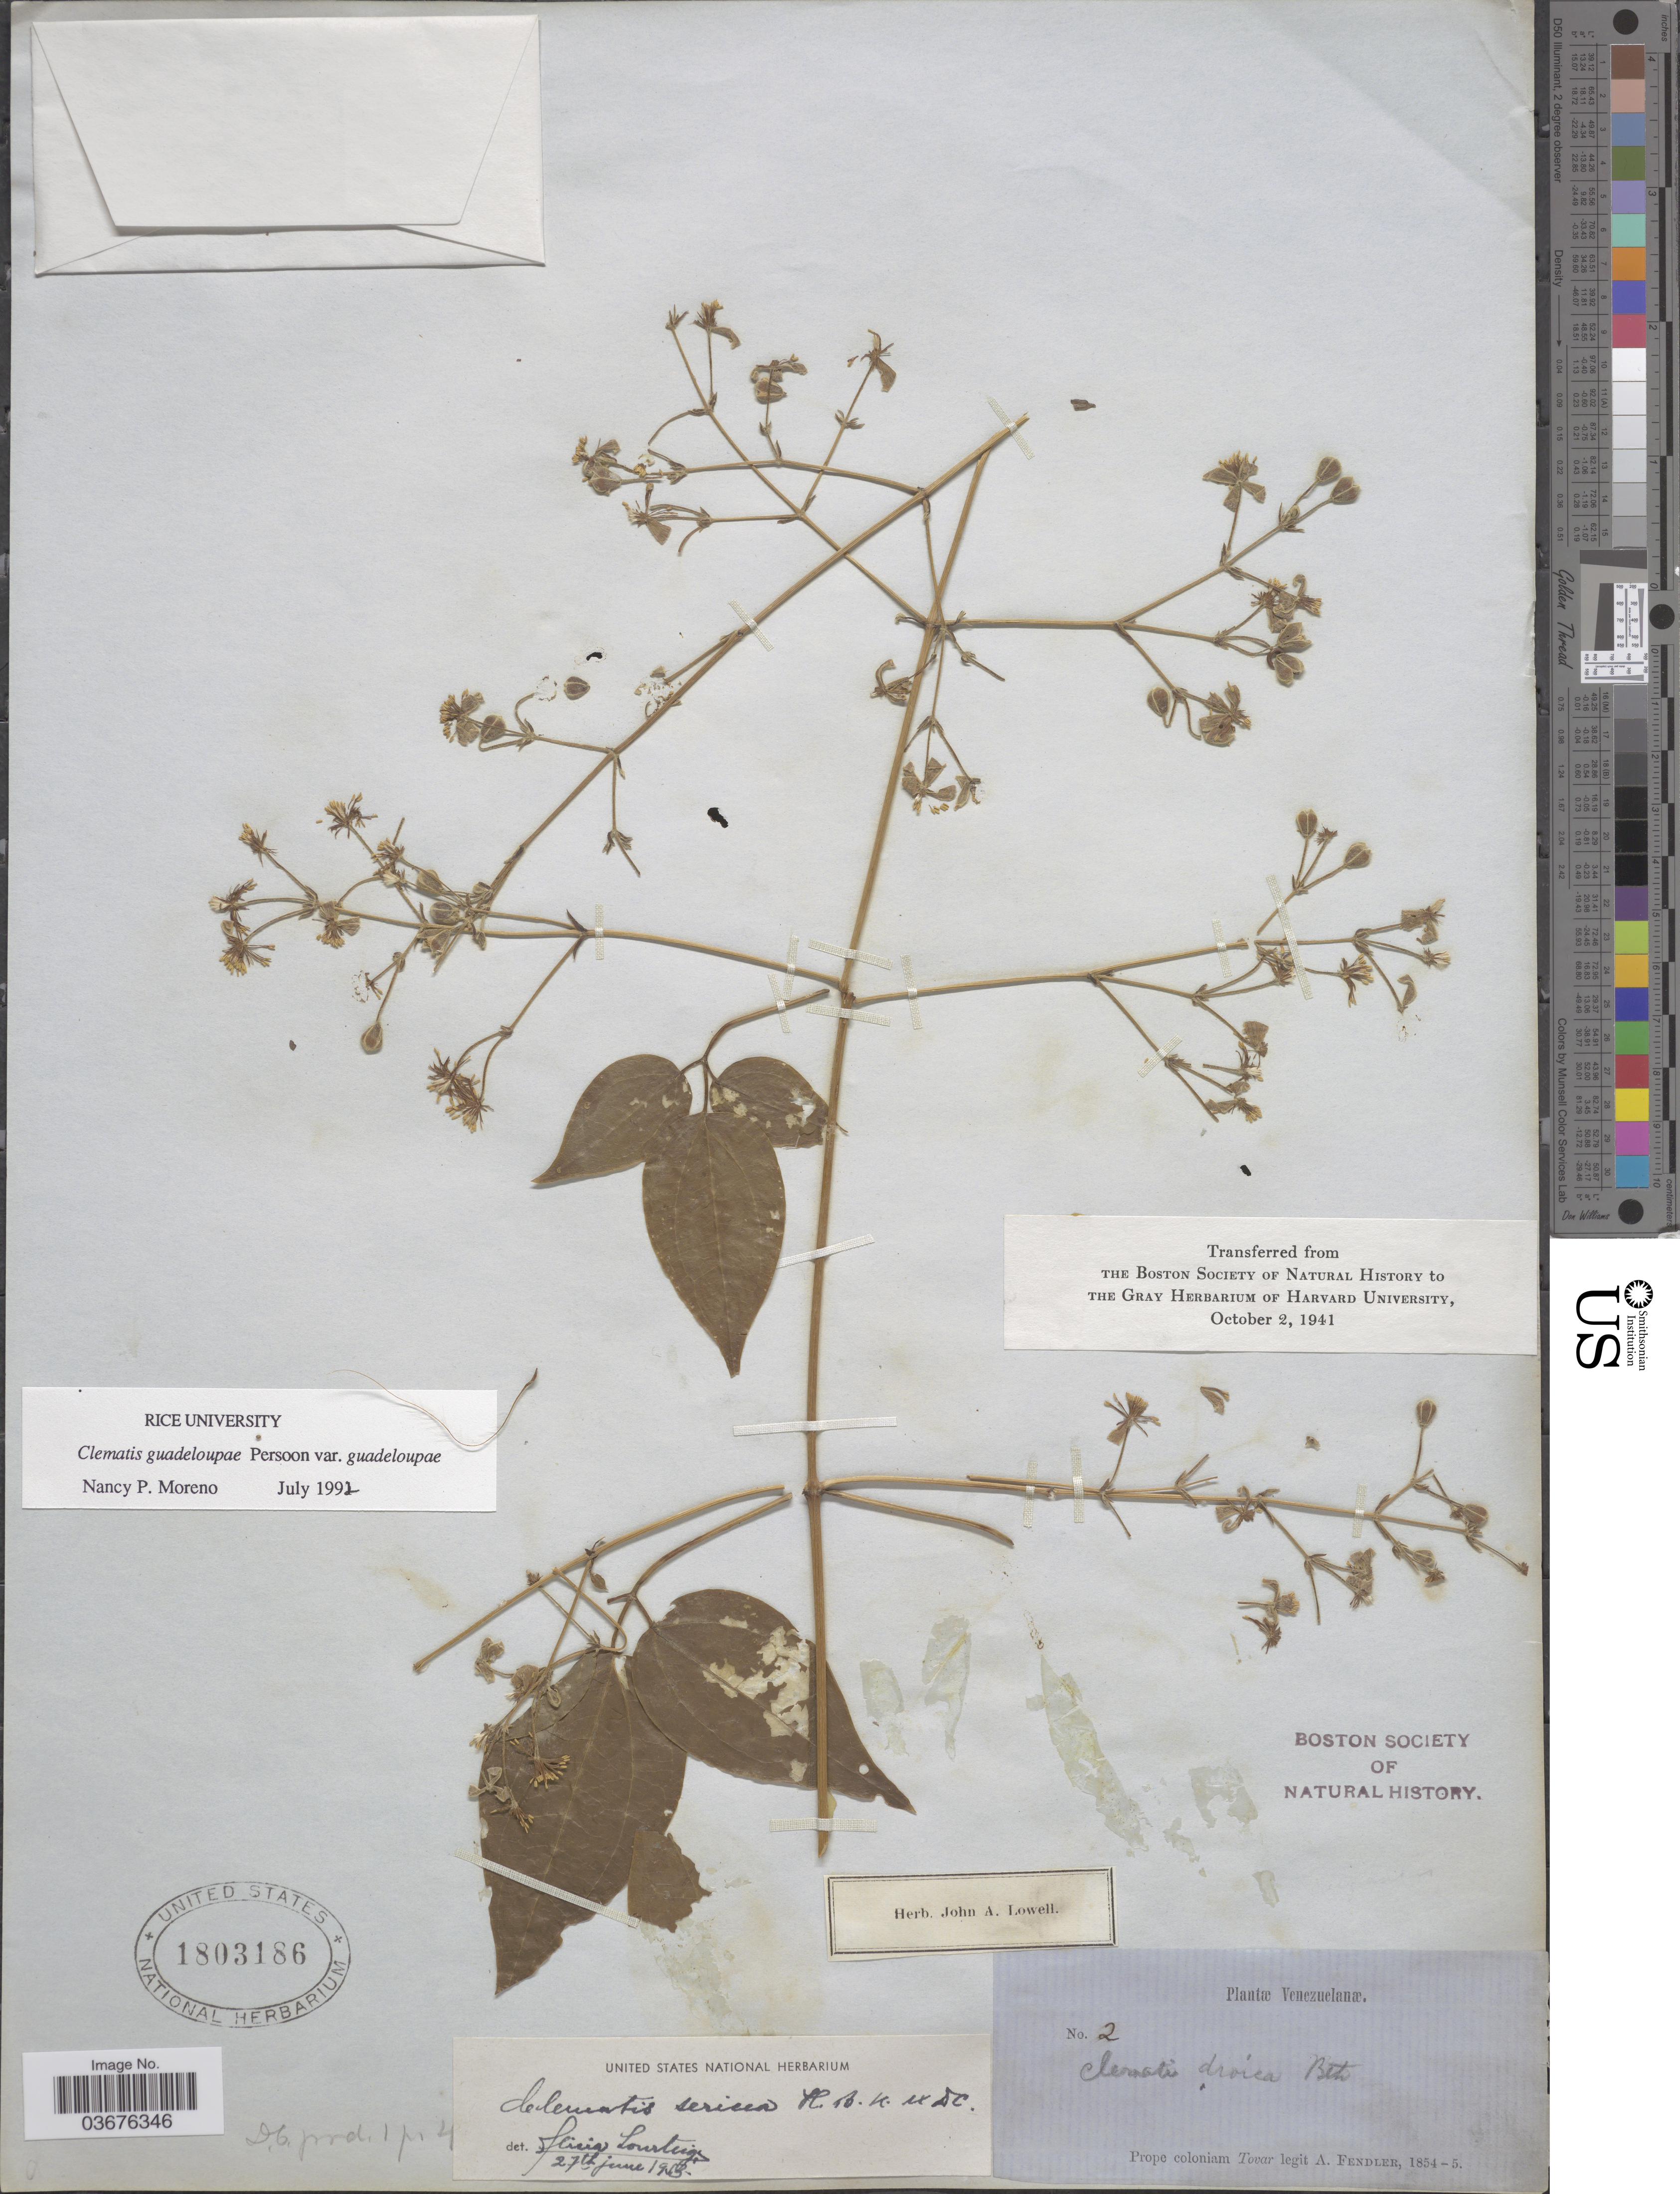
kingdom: Plantae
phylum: Tracheophyta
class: Magnoliopsida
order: Ranunculales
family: Ranunculaceae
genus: Clematis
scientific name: Clematis guadeloupae var. guadeloupae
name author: Pers.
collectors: A. Fendler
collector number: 2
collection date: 1854/1855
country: Venezuela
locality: Prope coloniam Tovar.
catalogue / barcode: US 1803186